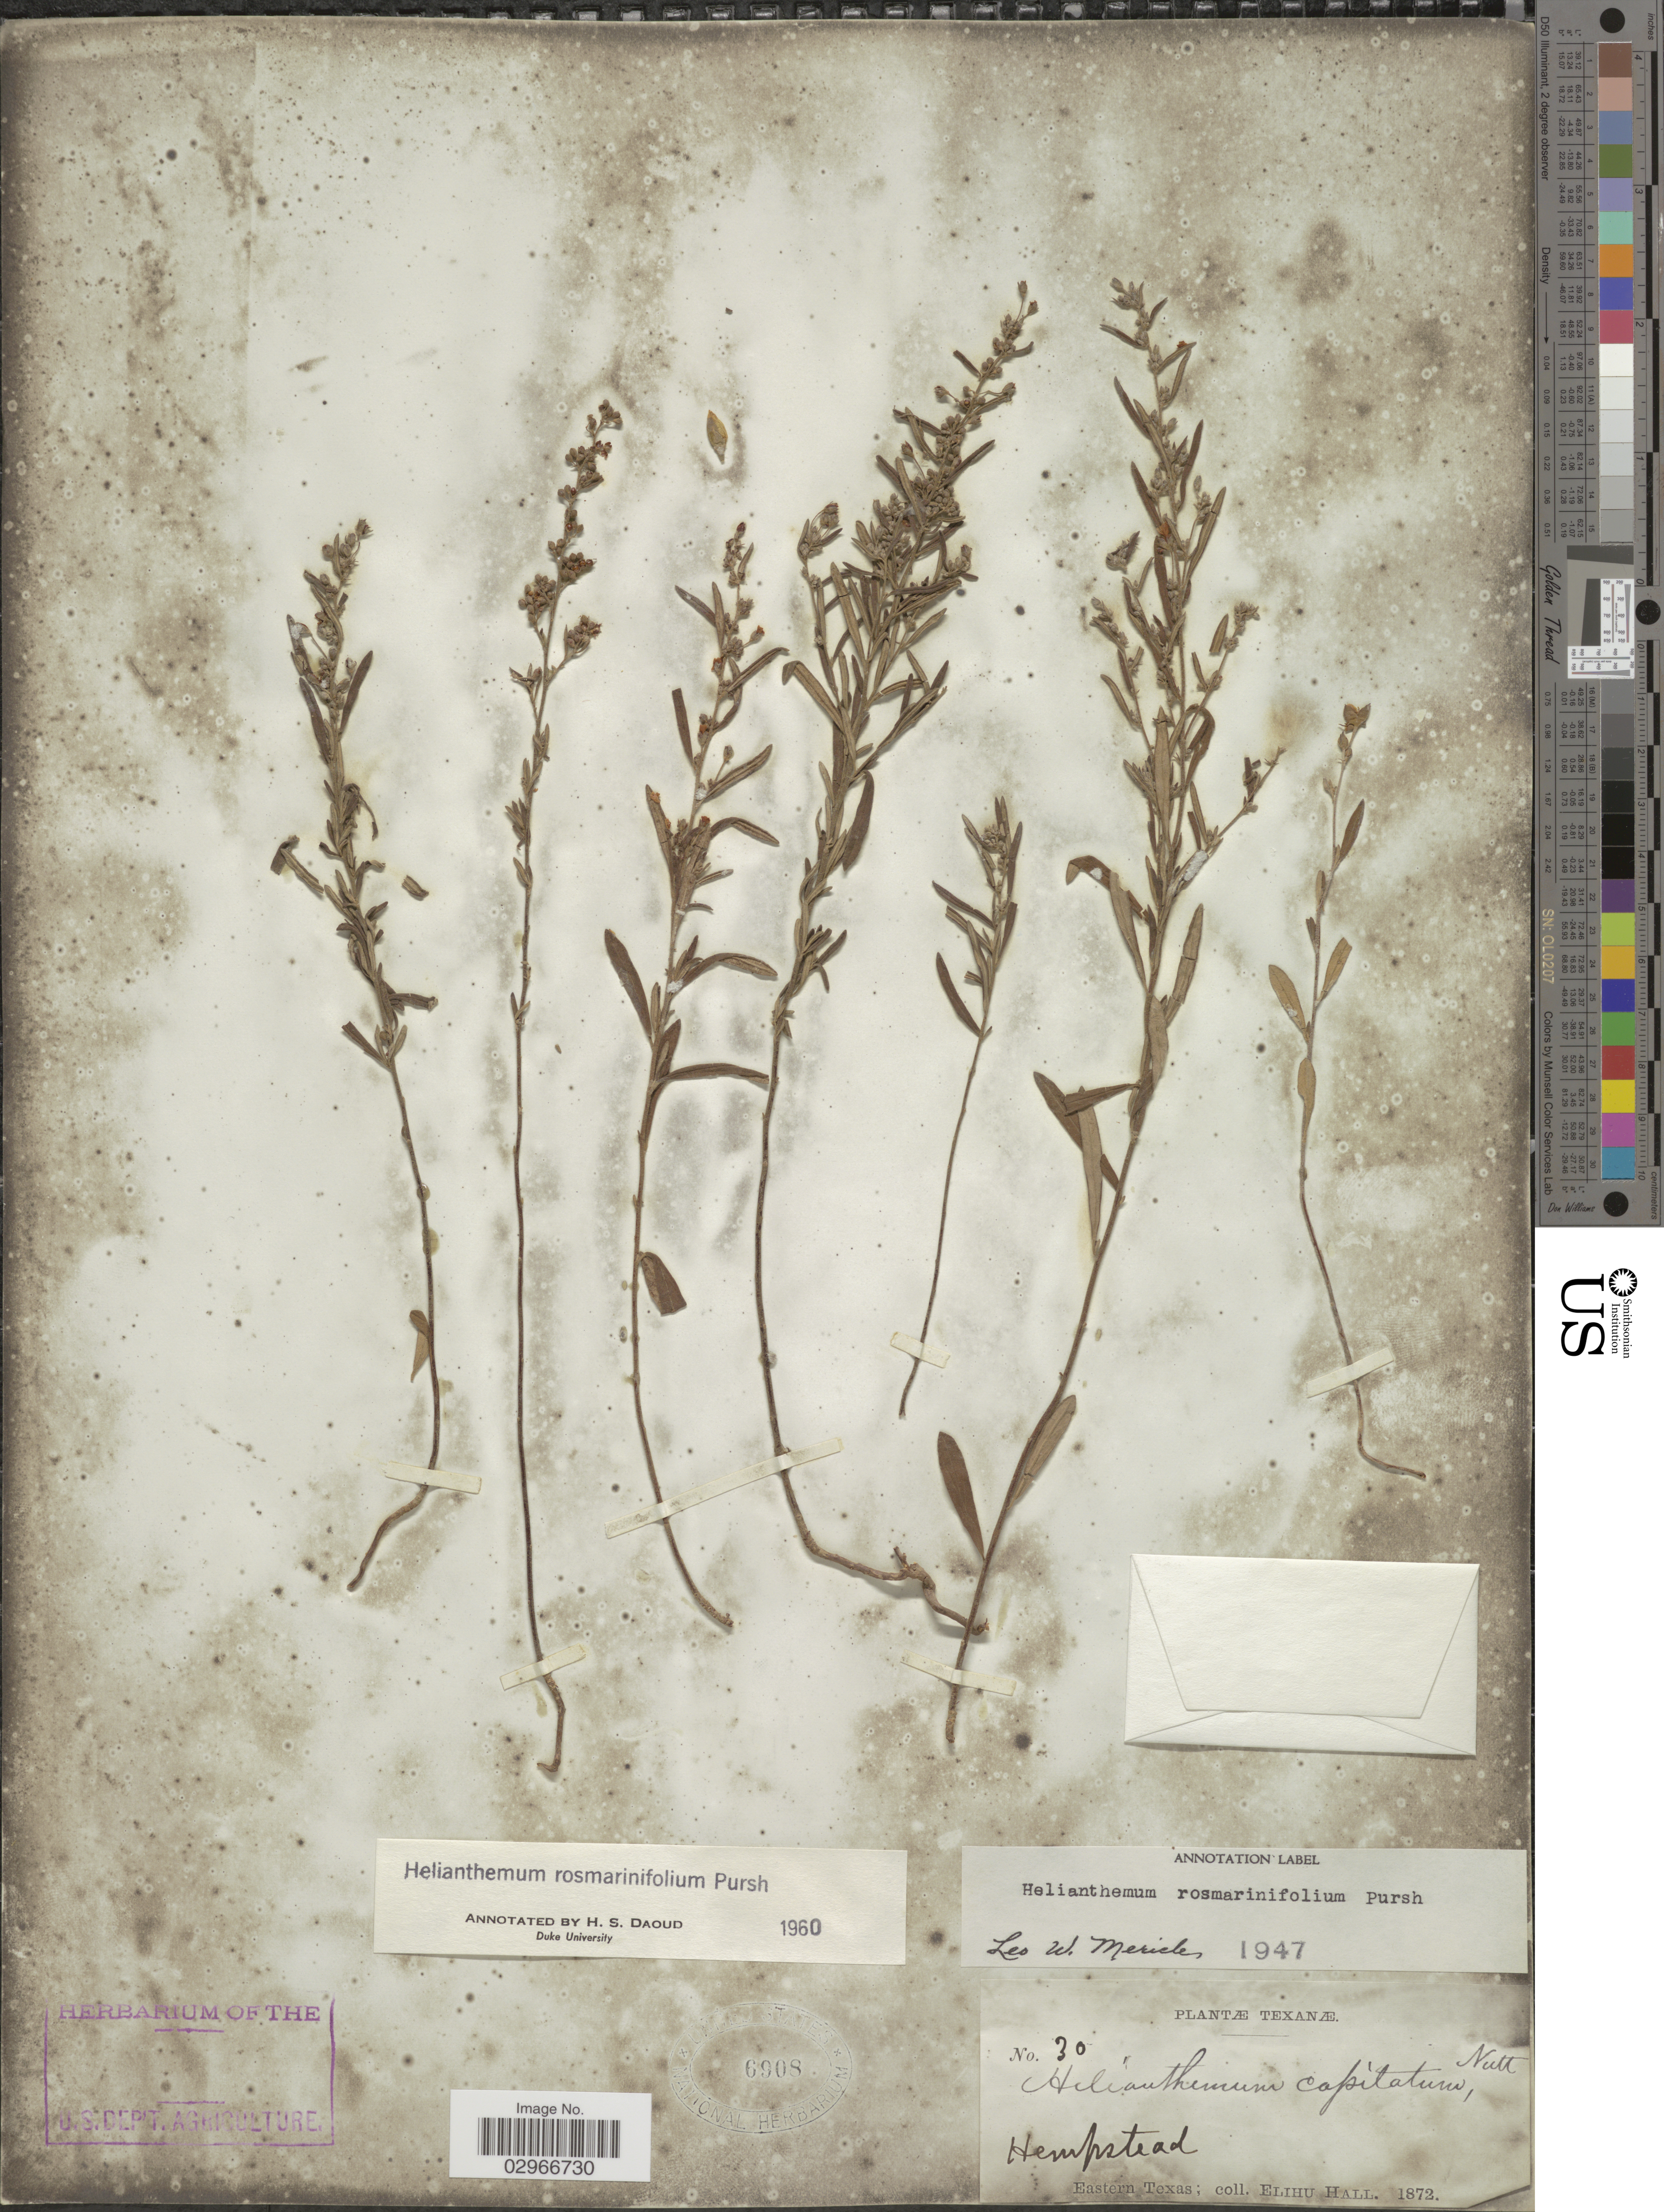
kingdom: Plantae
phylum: Tracheophyta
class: Magnoliopsida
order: Malvales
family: Cistaceae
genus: Helianthemum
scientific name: Helianthemum rosmarinifolium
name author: Pursh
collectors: E. Hall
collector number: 30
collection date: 1872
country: United States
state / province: Texas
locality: Hempstead. Eastern Texas.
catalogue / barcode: US 6908